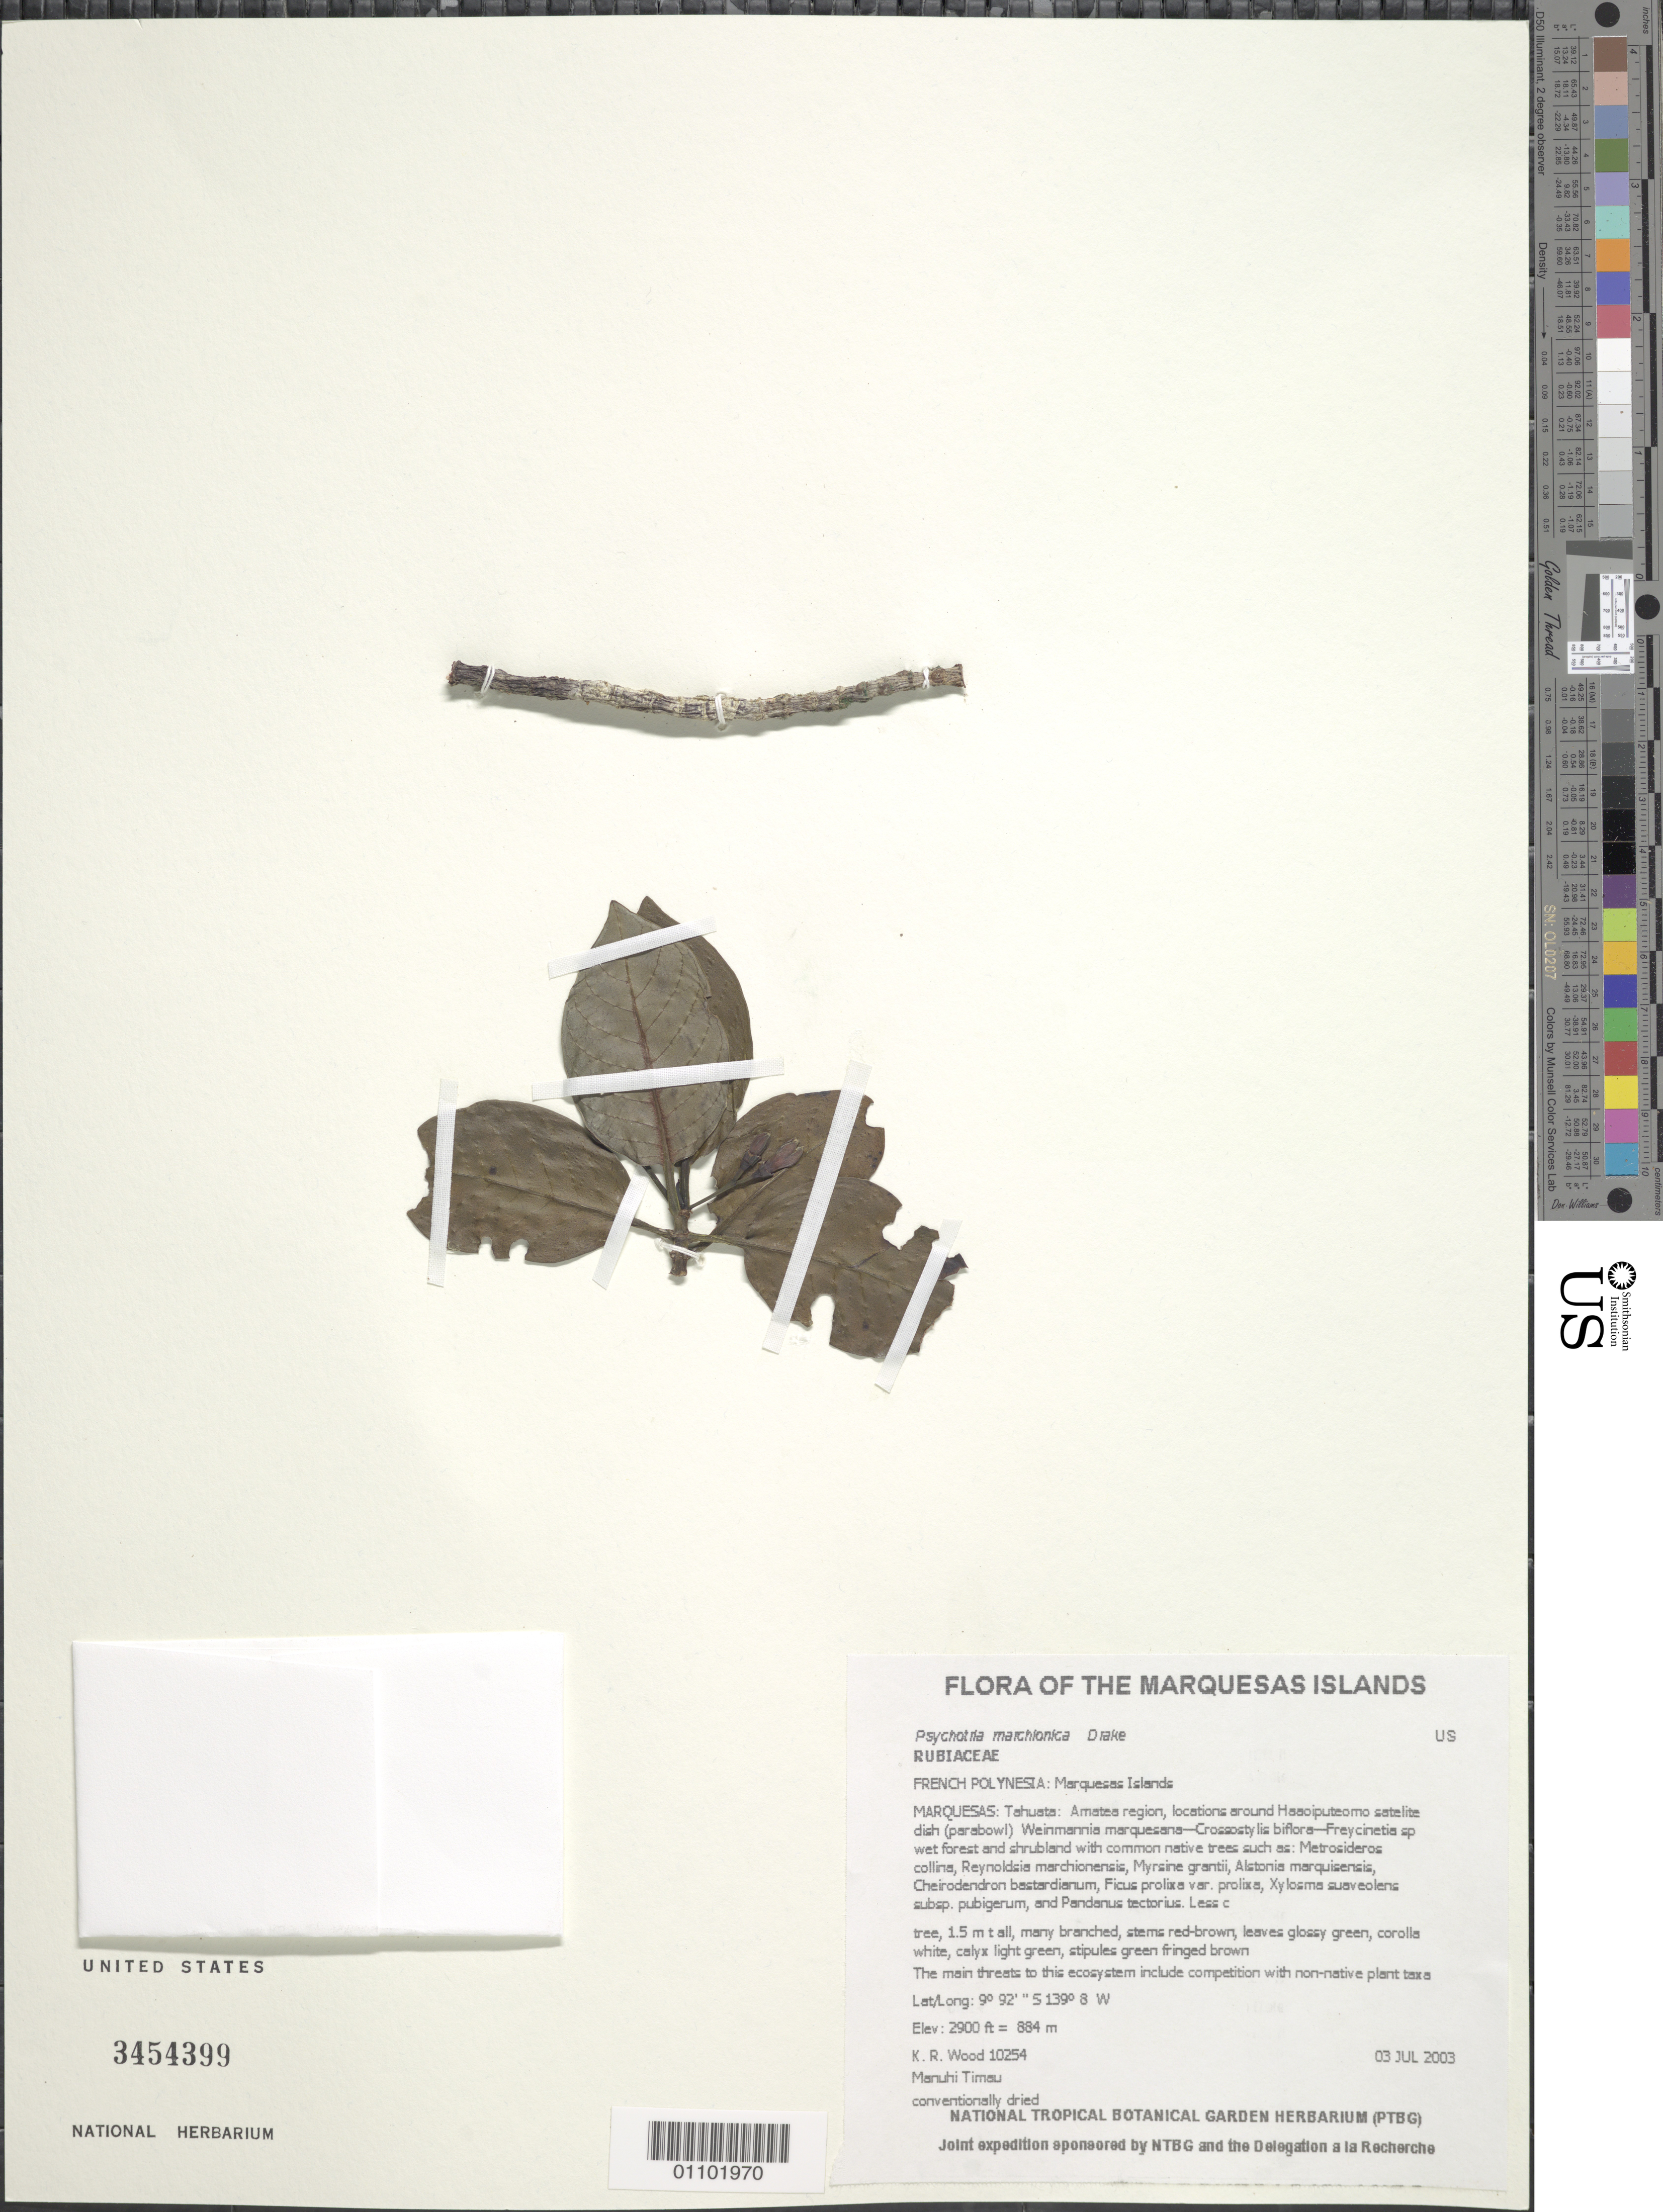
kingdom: Plantae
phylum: Tracheophyta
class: Magnoliopsida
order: Gentianales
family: Rubiaceae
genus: Psychotria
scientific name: Psychotria marchionica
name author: Drake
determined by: Lorence, David H., (PTBG), National Tropical Botanical Garden (UNITED STATES)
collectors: K. R. Wood & M. Timau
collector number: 10254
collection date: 2003-07-03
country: French Polynesia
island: Tahuata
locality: Amatea region, locations around Haaoiputeomo satelite dish (parabowl)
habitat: Weinmannia marquesana - —Crossostylis biflora - —Freycinetia sp wet forest and shrubland. Crest, E aspect, steep slope, open, wet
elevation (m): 884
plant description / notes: Competition with non-native plant taxa such as Ageratum conyzoides, Elephantopus mollis, Psidium guajava, Spathoglottis plicata, Zingiber zerumbet, Paspalum conjugatum, Paspalum paniculatum, Rhynchelytrum repens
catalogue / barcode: US 3454399